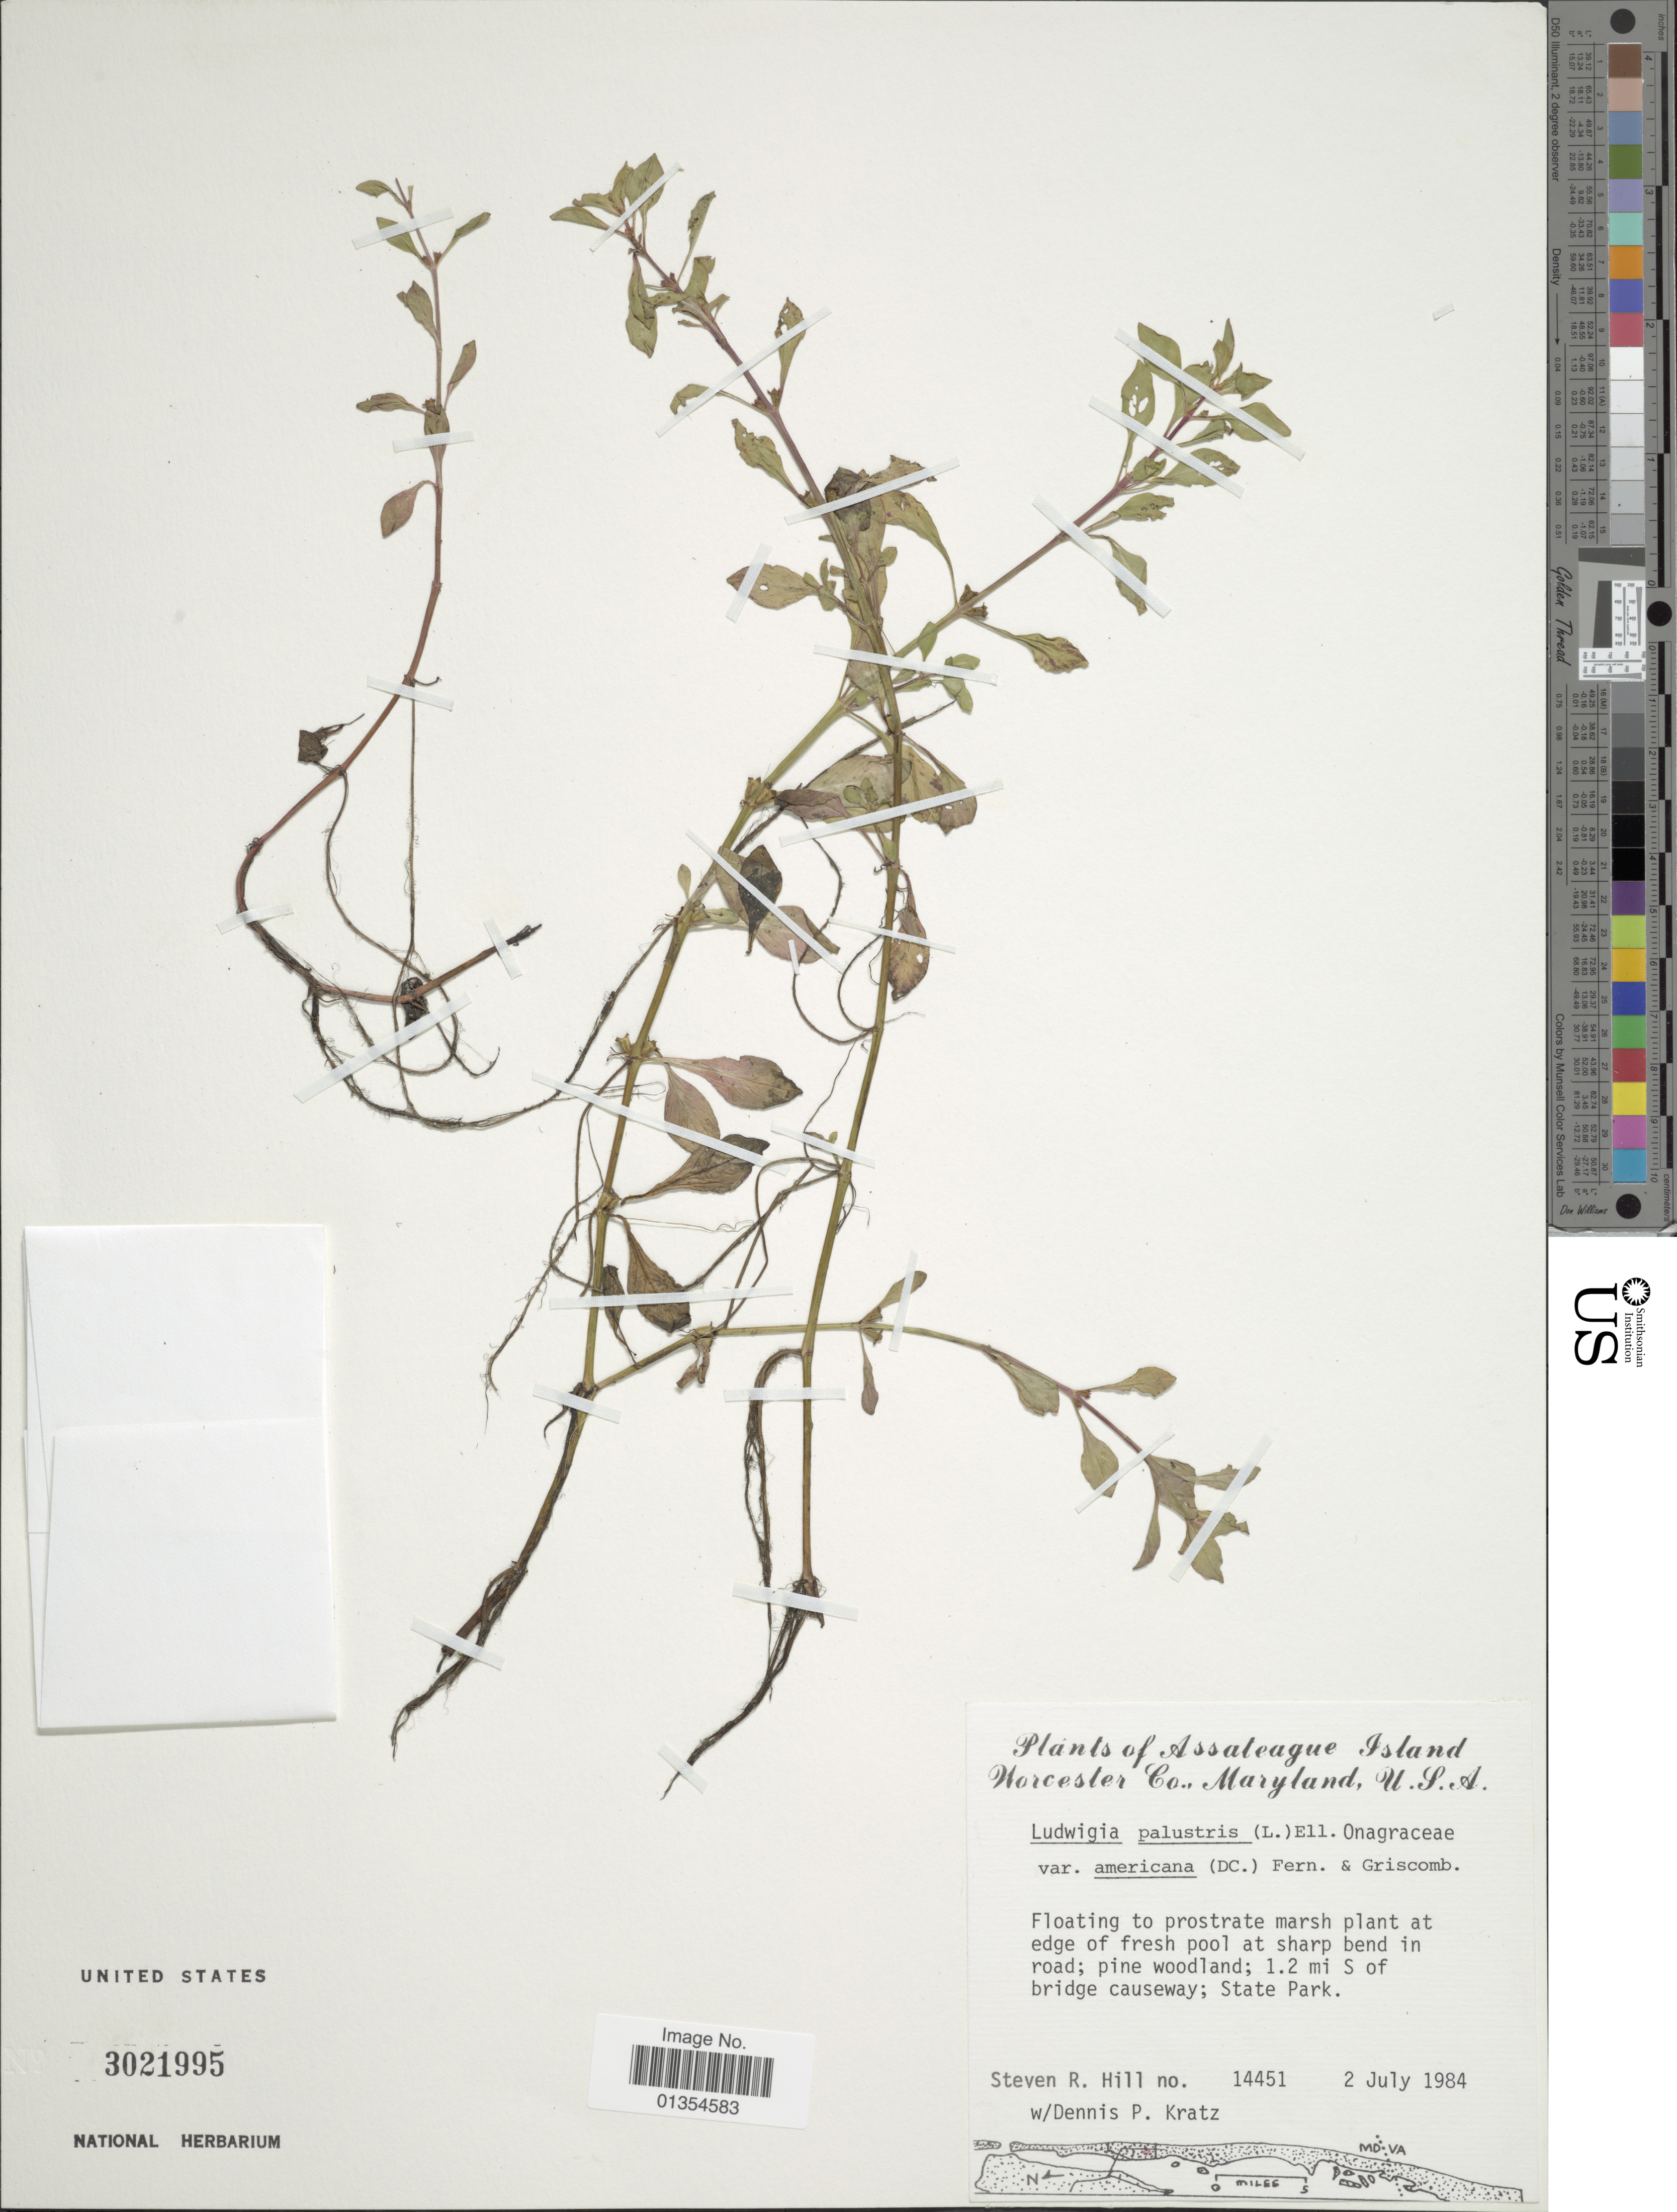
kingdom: Plantae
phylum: Tracheophyta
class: Magnoliopsida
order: Myrtales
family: Onagraceae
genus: Ludwigia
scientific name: Ludwigia palustris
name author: (L.) Elliott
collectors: S. R. Hill & D. Kratz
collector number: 14451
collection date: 1984-07-02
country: United States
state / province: Maryland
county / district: Worcester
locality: Assateague Island, Worcester Co, 1.2 mi S of bridge causeway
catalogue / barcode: US 3021995